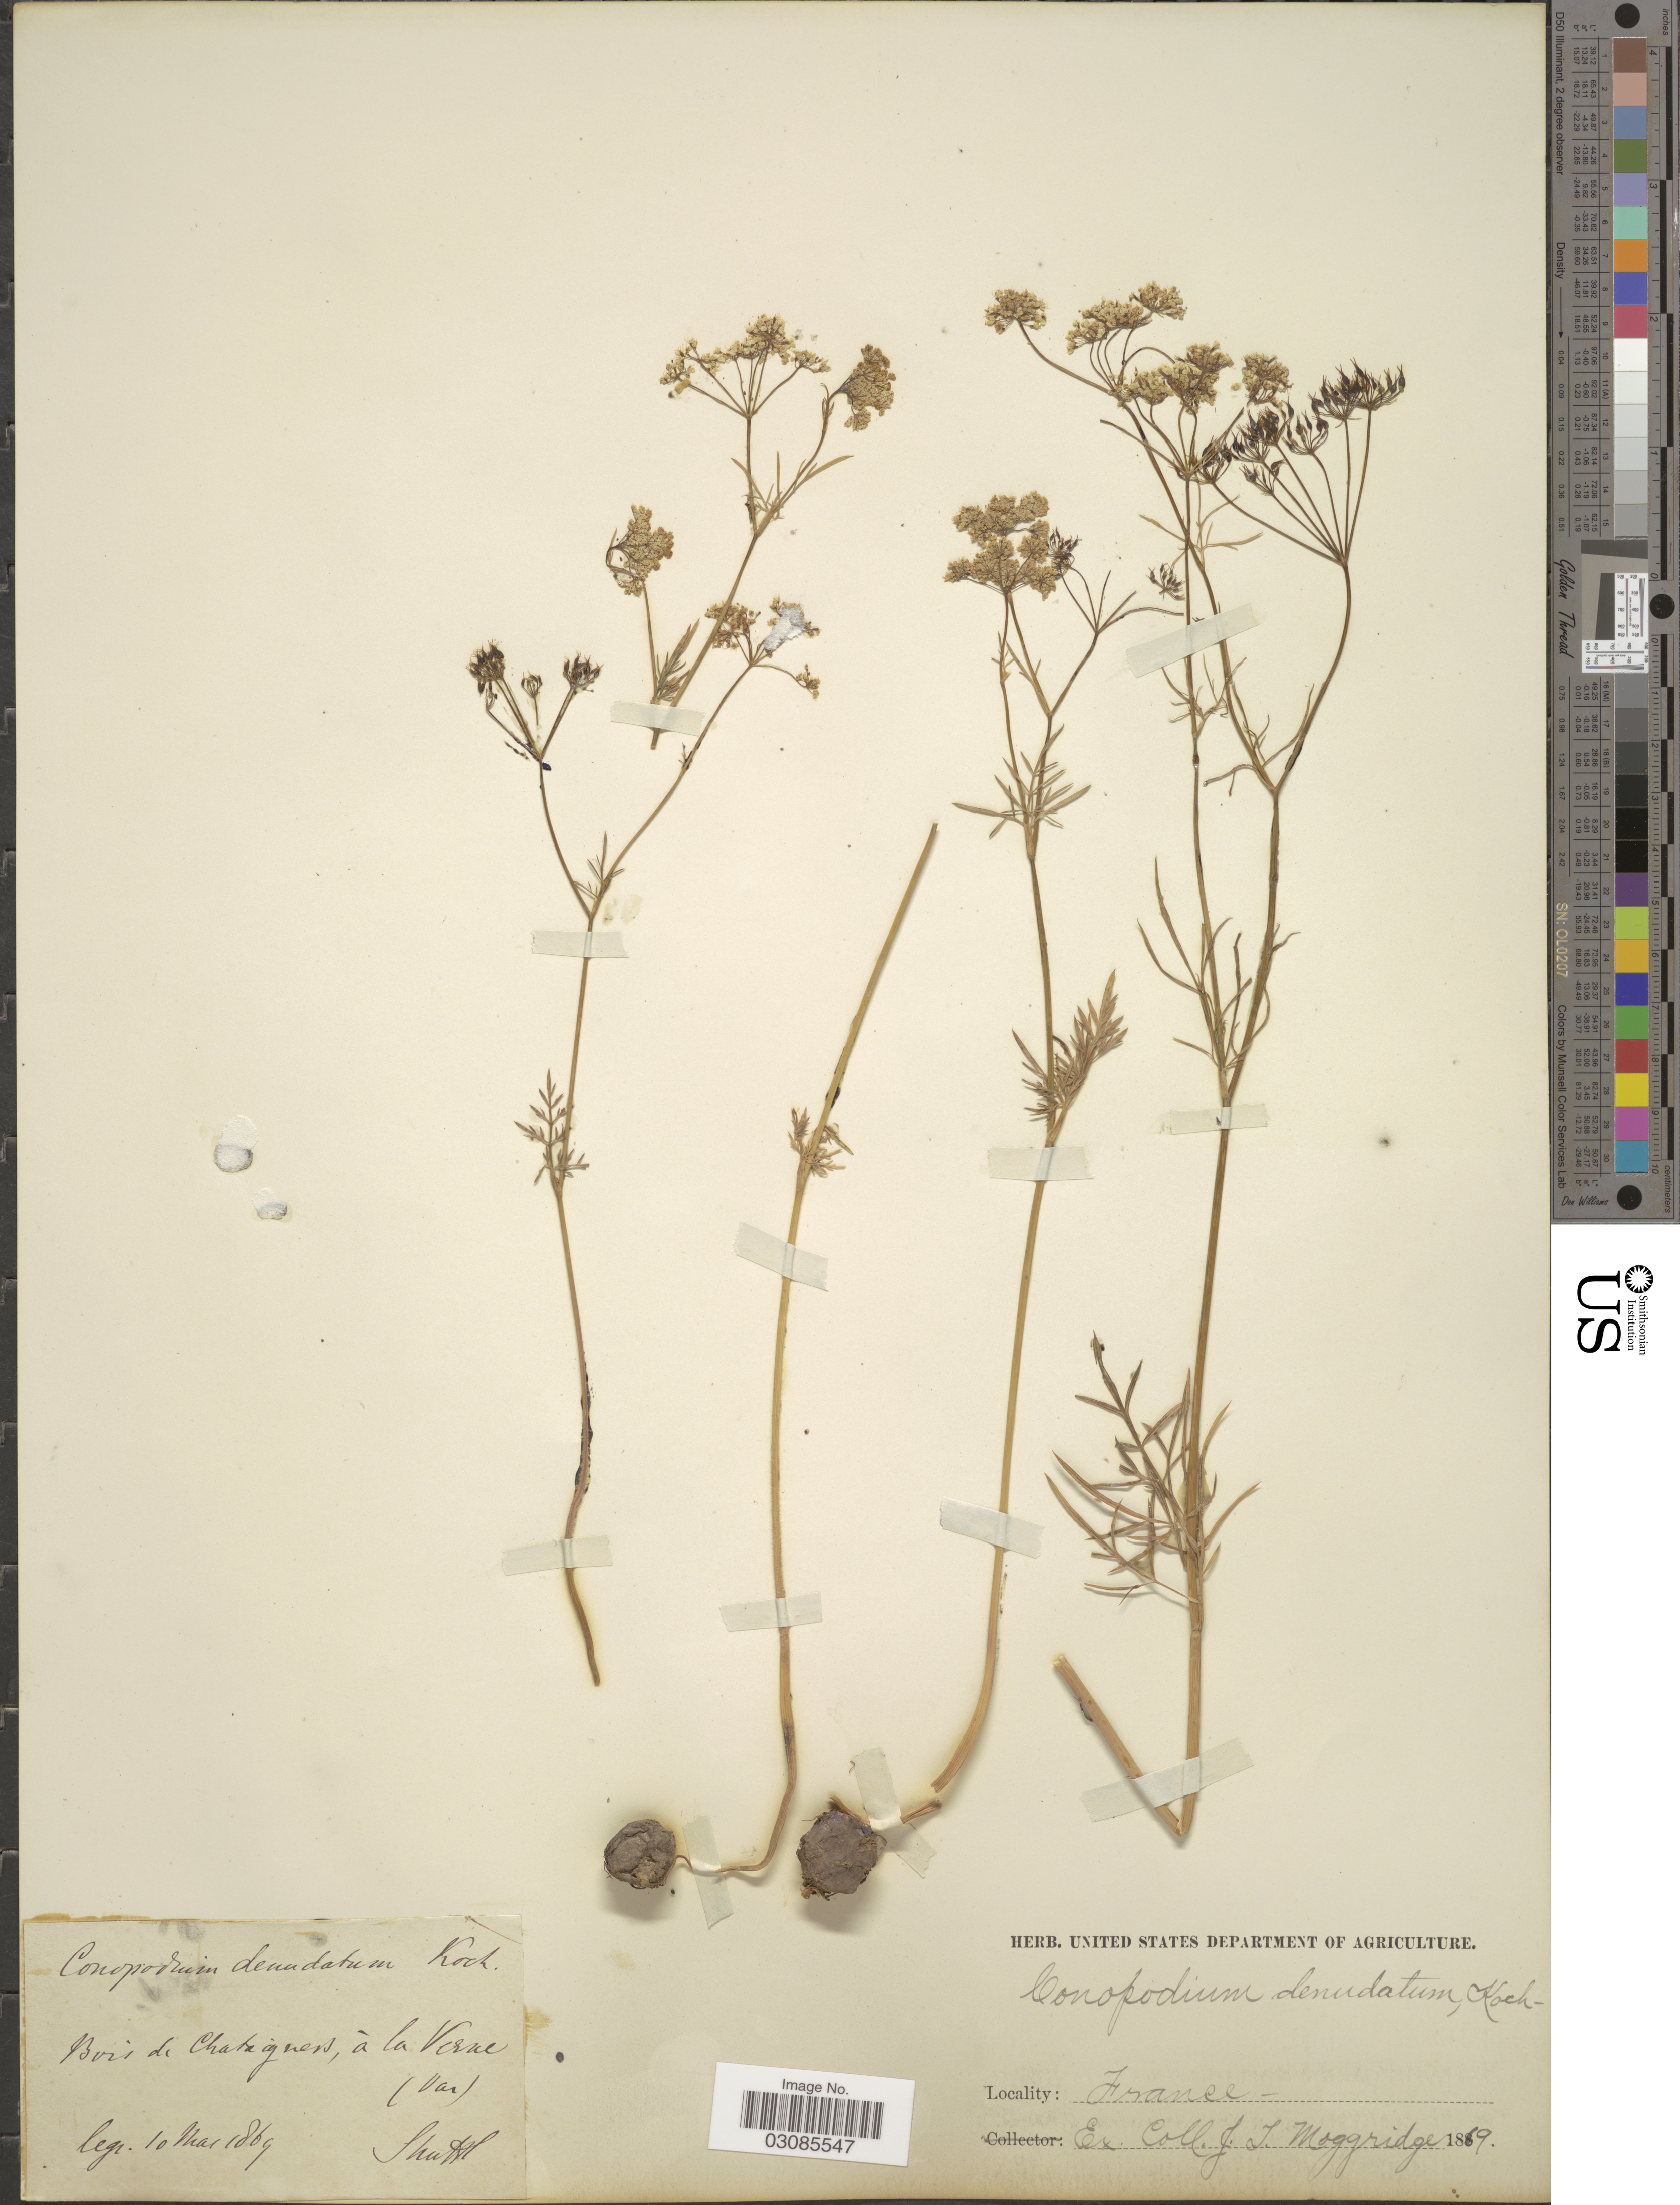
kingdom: Plantae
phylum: Tracheophyta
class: Magnoliopsida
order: Apiales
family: Apiaceae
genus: Conopodium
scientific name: Conopodium denudatum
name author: (DC.) W.D.J. Koch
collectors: Shuttl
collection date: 1869-03-10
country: France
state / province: Provence-Alpes-Côte d'Azur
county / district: Var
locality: Bois de Chataigniers, à la Verne (Var).